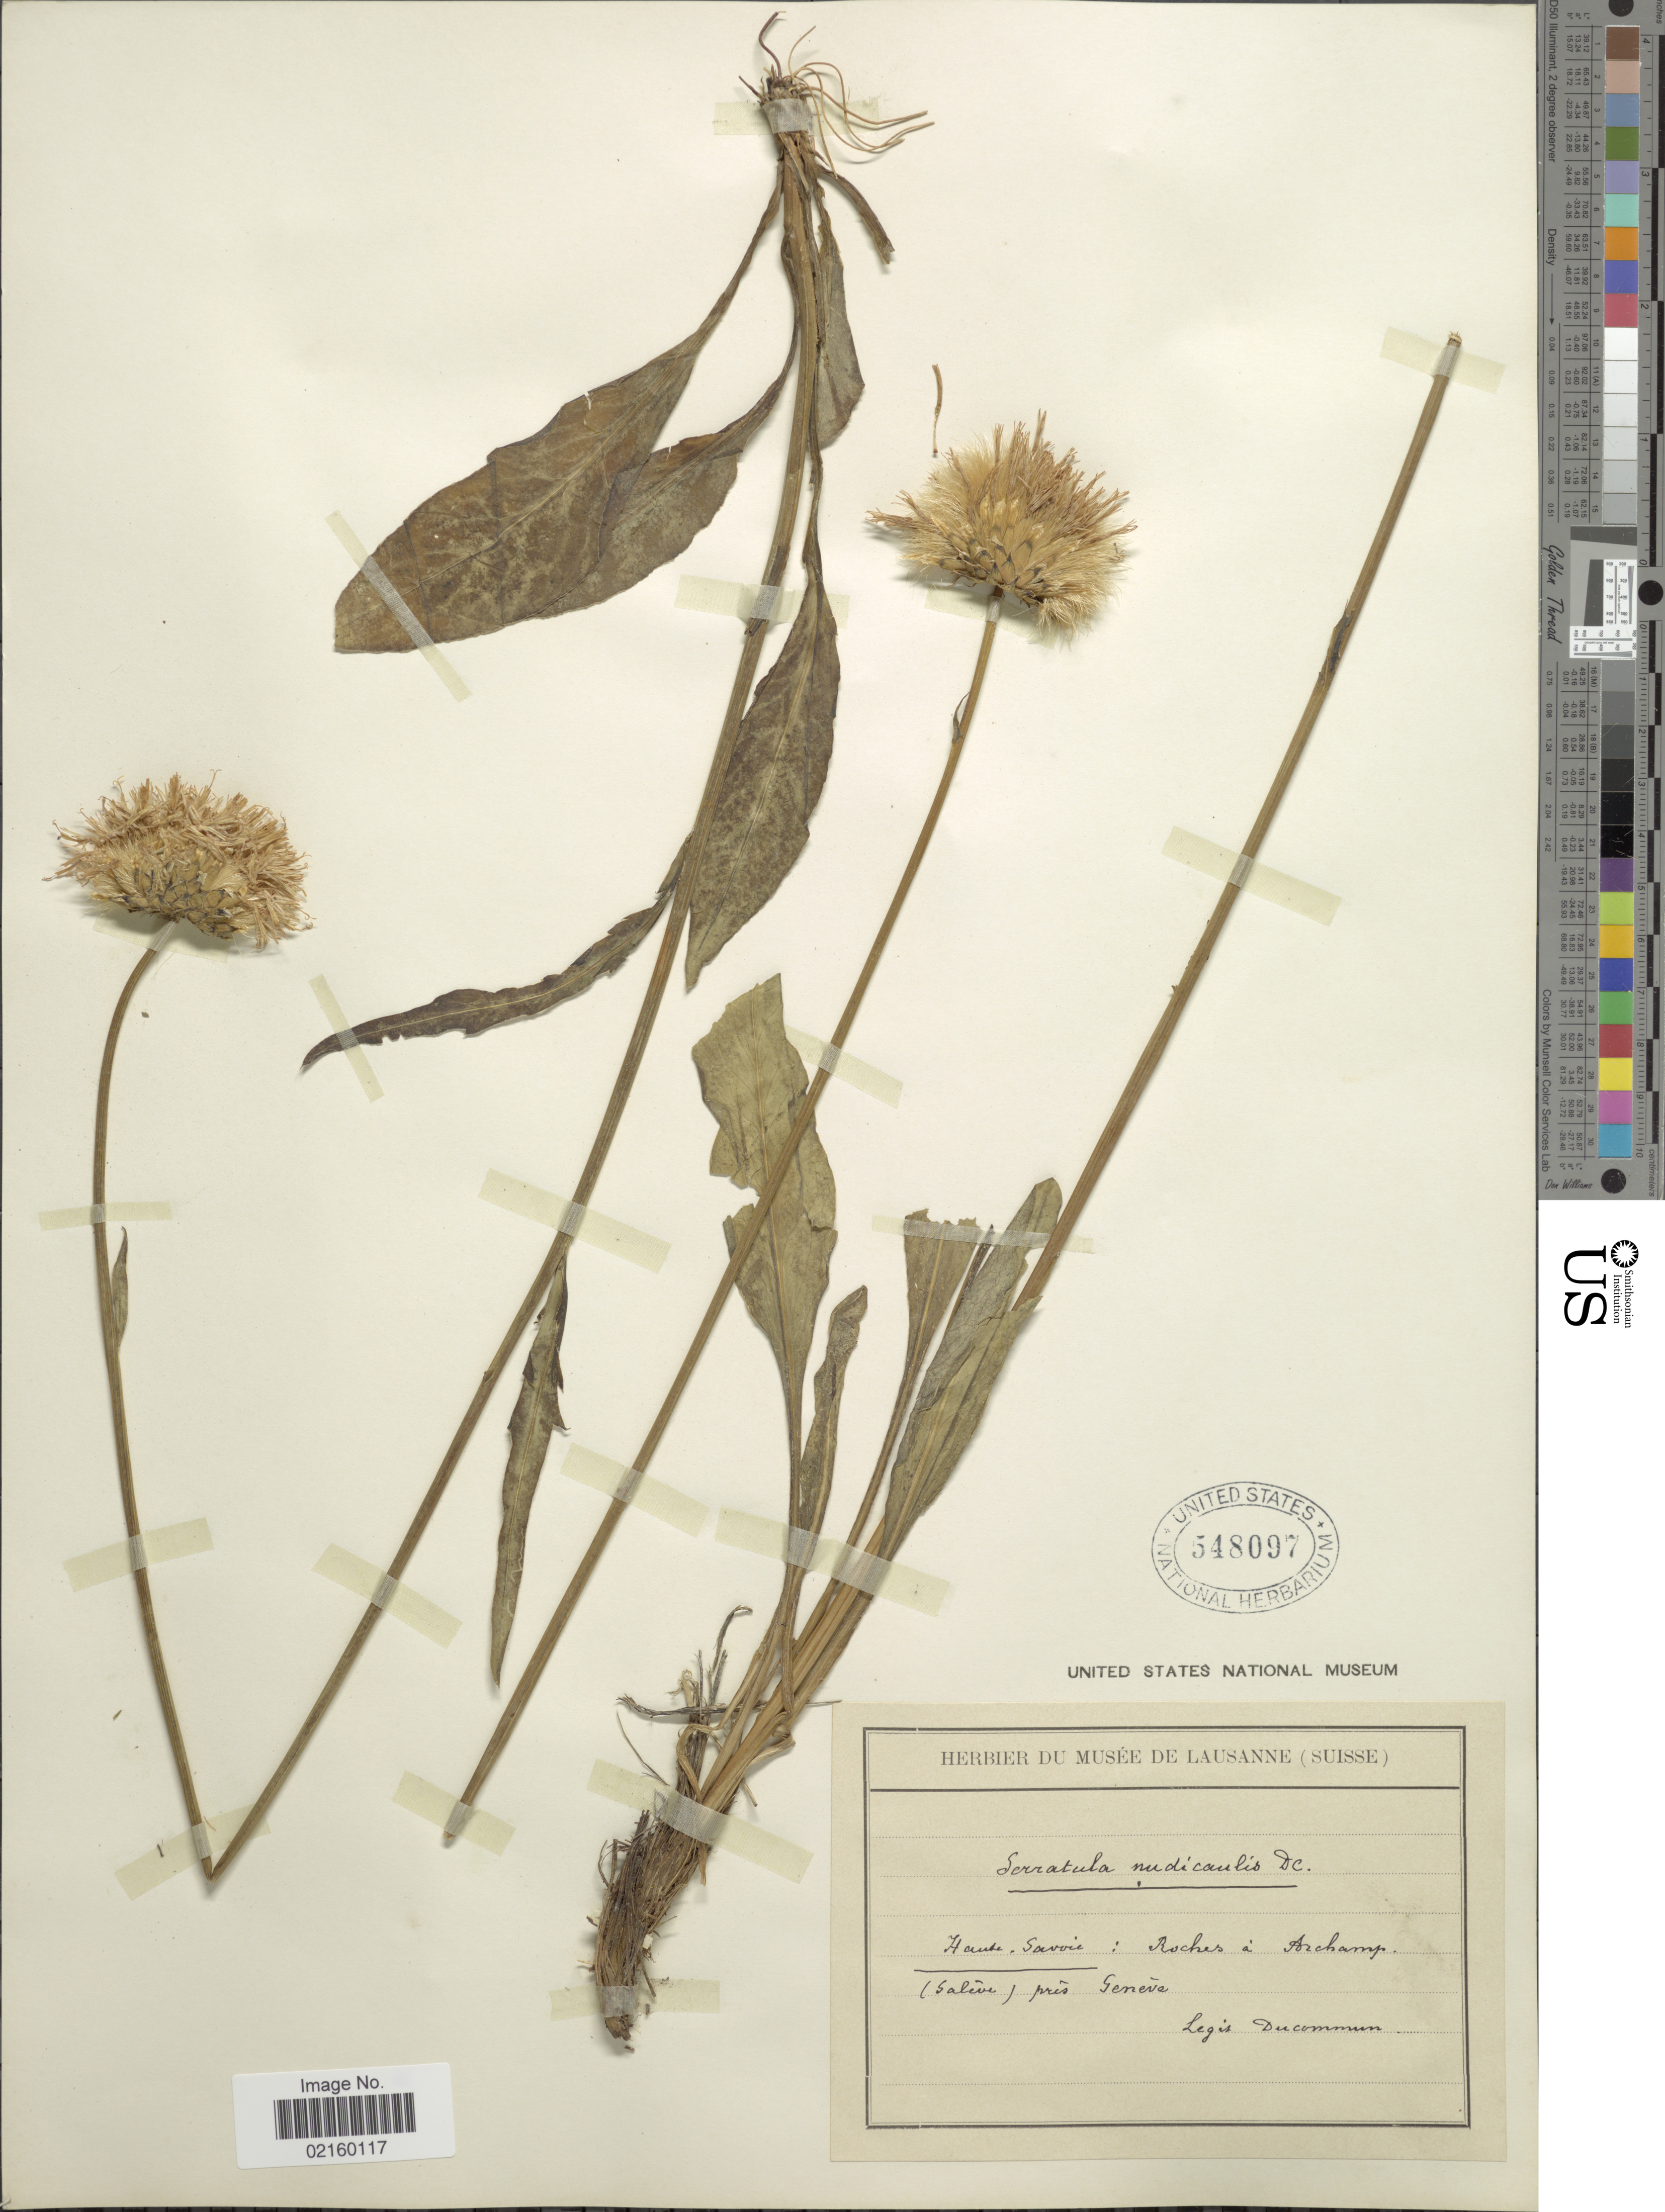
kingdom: Plantae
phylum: Tracheophyta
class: Magnoliopsida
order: Asterales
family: Asteraceae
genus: Klasea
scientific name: Klasea nudicaulis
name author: (L.) Fourr.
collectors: J. Ducommun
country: Switzerland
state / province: Genève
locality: Haute Savoie, rochers a Archamps (Saleve) pres Geneve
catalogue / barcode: US 548097